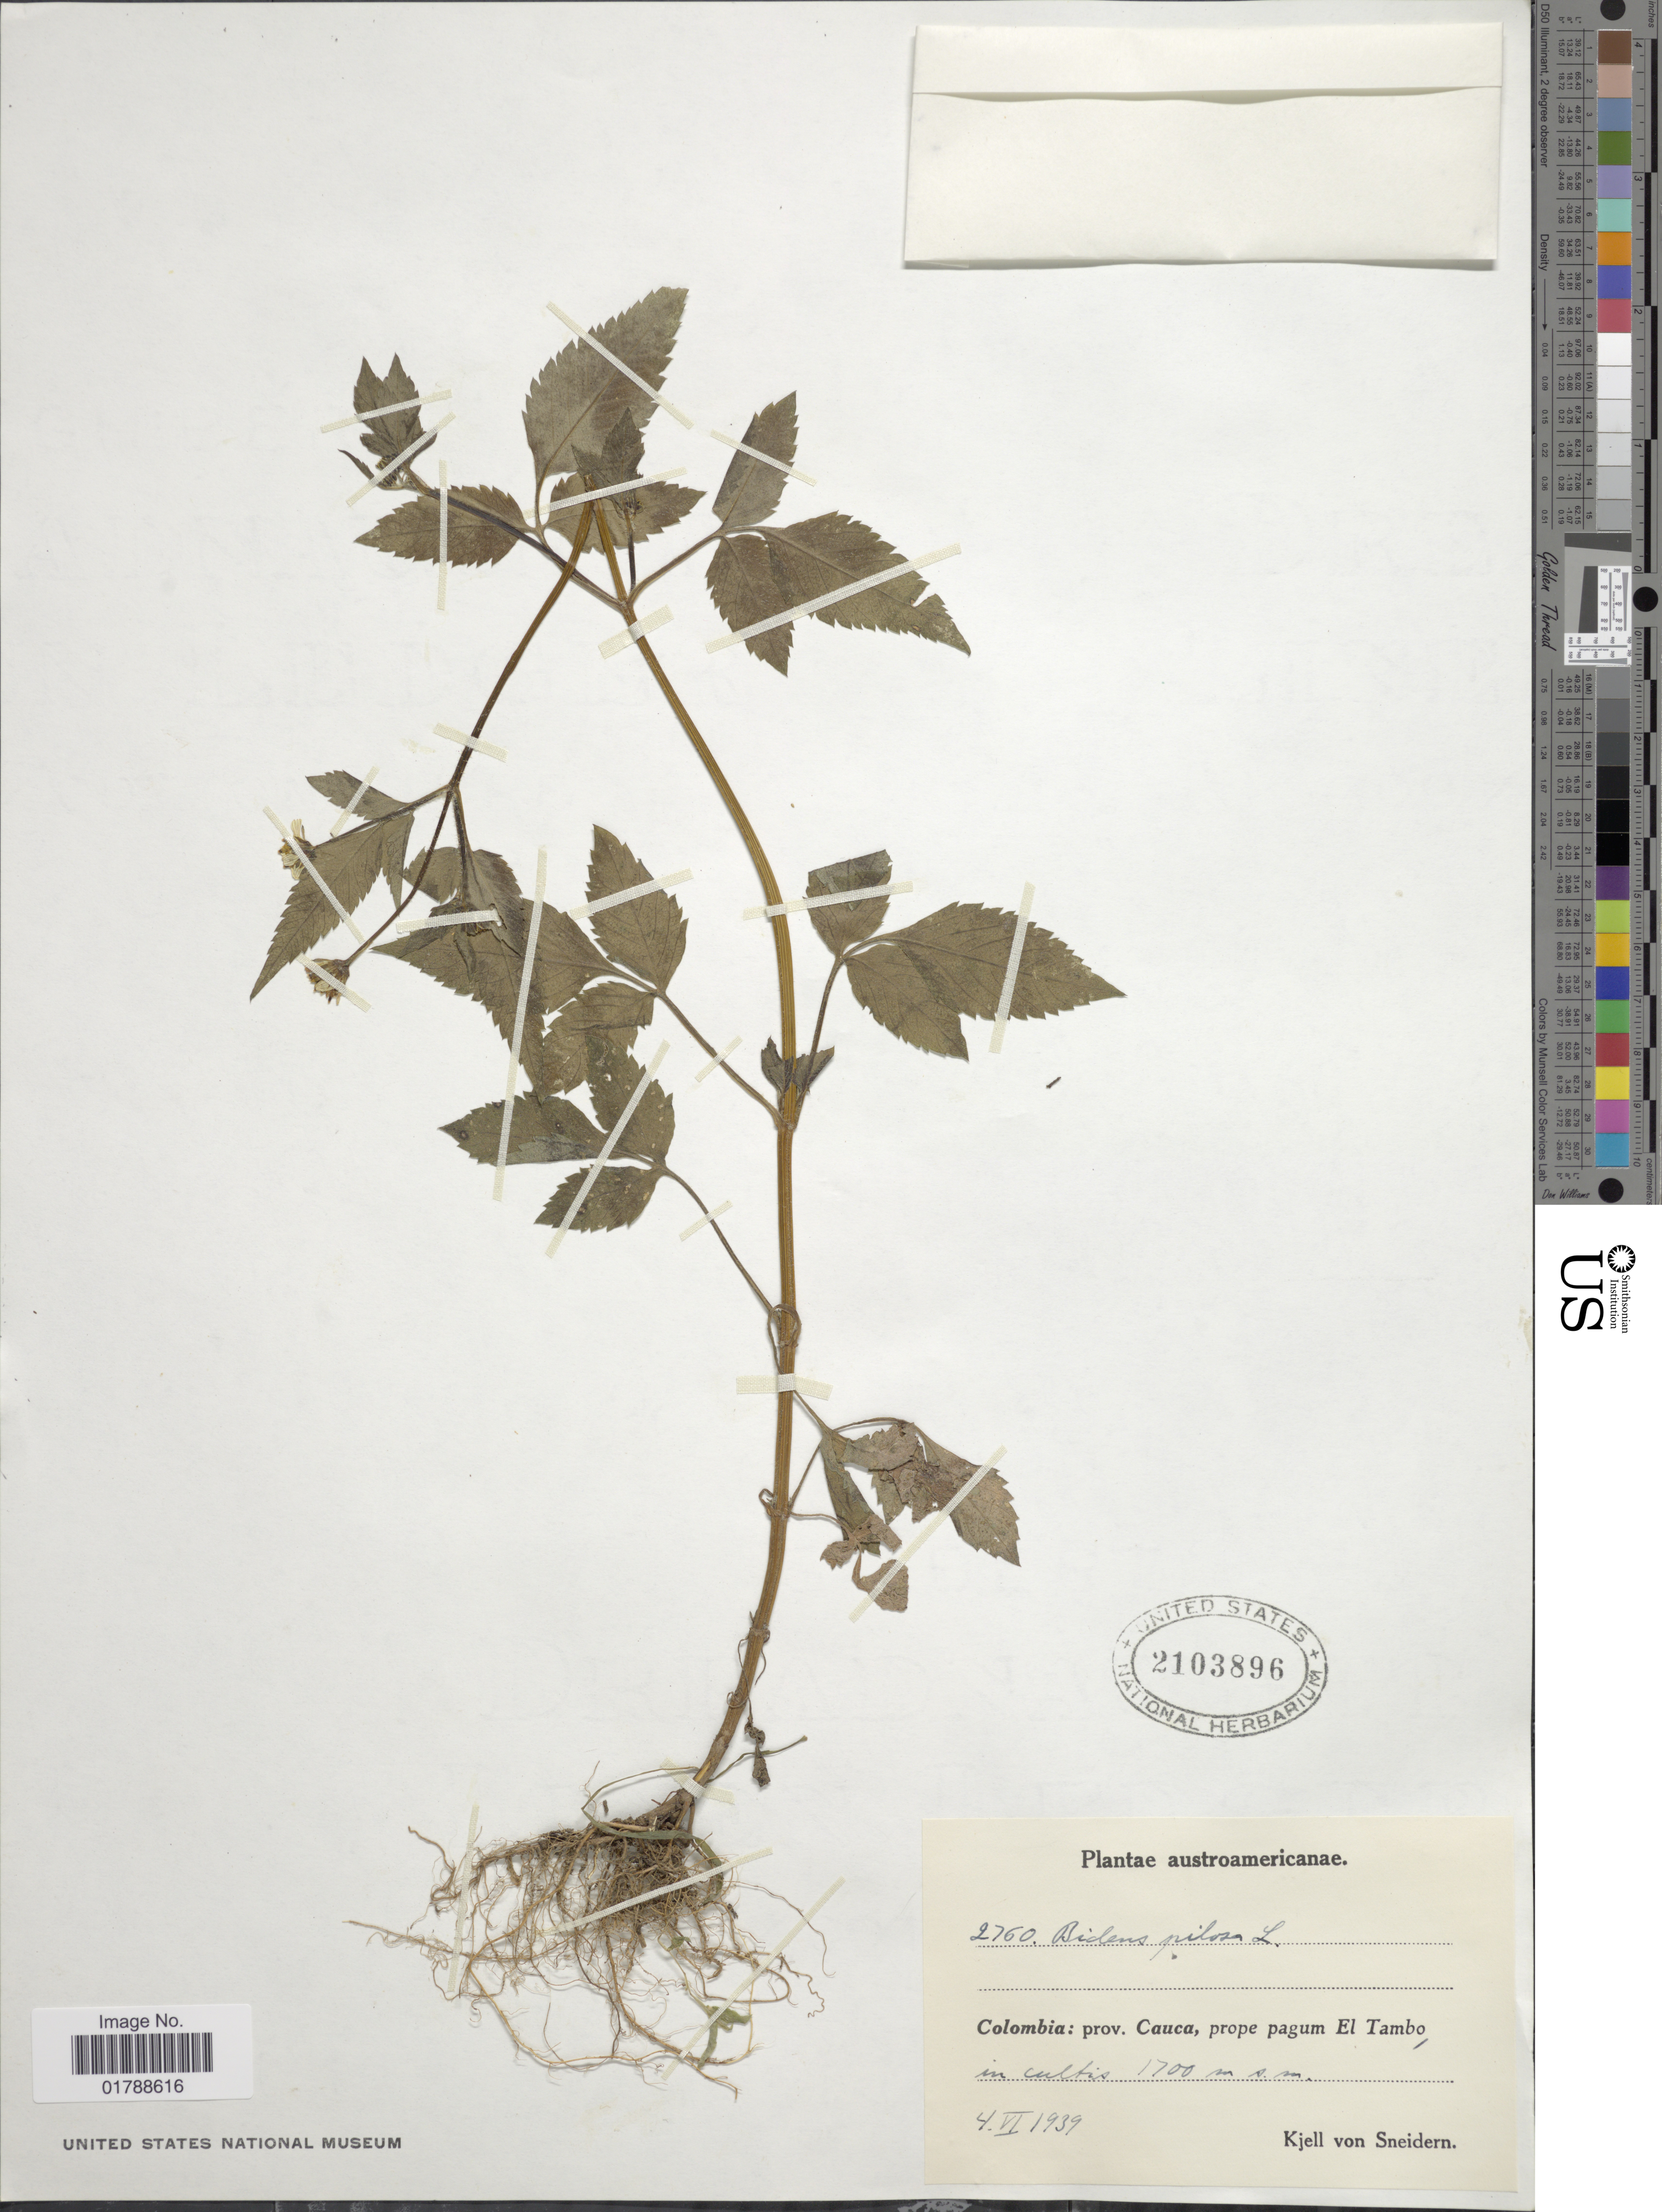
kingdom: Plantae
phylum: Tracheophyta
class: Magnoliopsida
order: Asterales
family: Asteraceae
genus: Bidens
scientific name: Bidens pilosa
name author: L.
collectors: K. von Sneidern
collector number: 2760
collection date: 1939-06-04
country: Colombia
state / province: Cauca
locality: Prope pagum El Tambo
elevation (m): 1700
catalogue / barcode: US 2103896